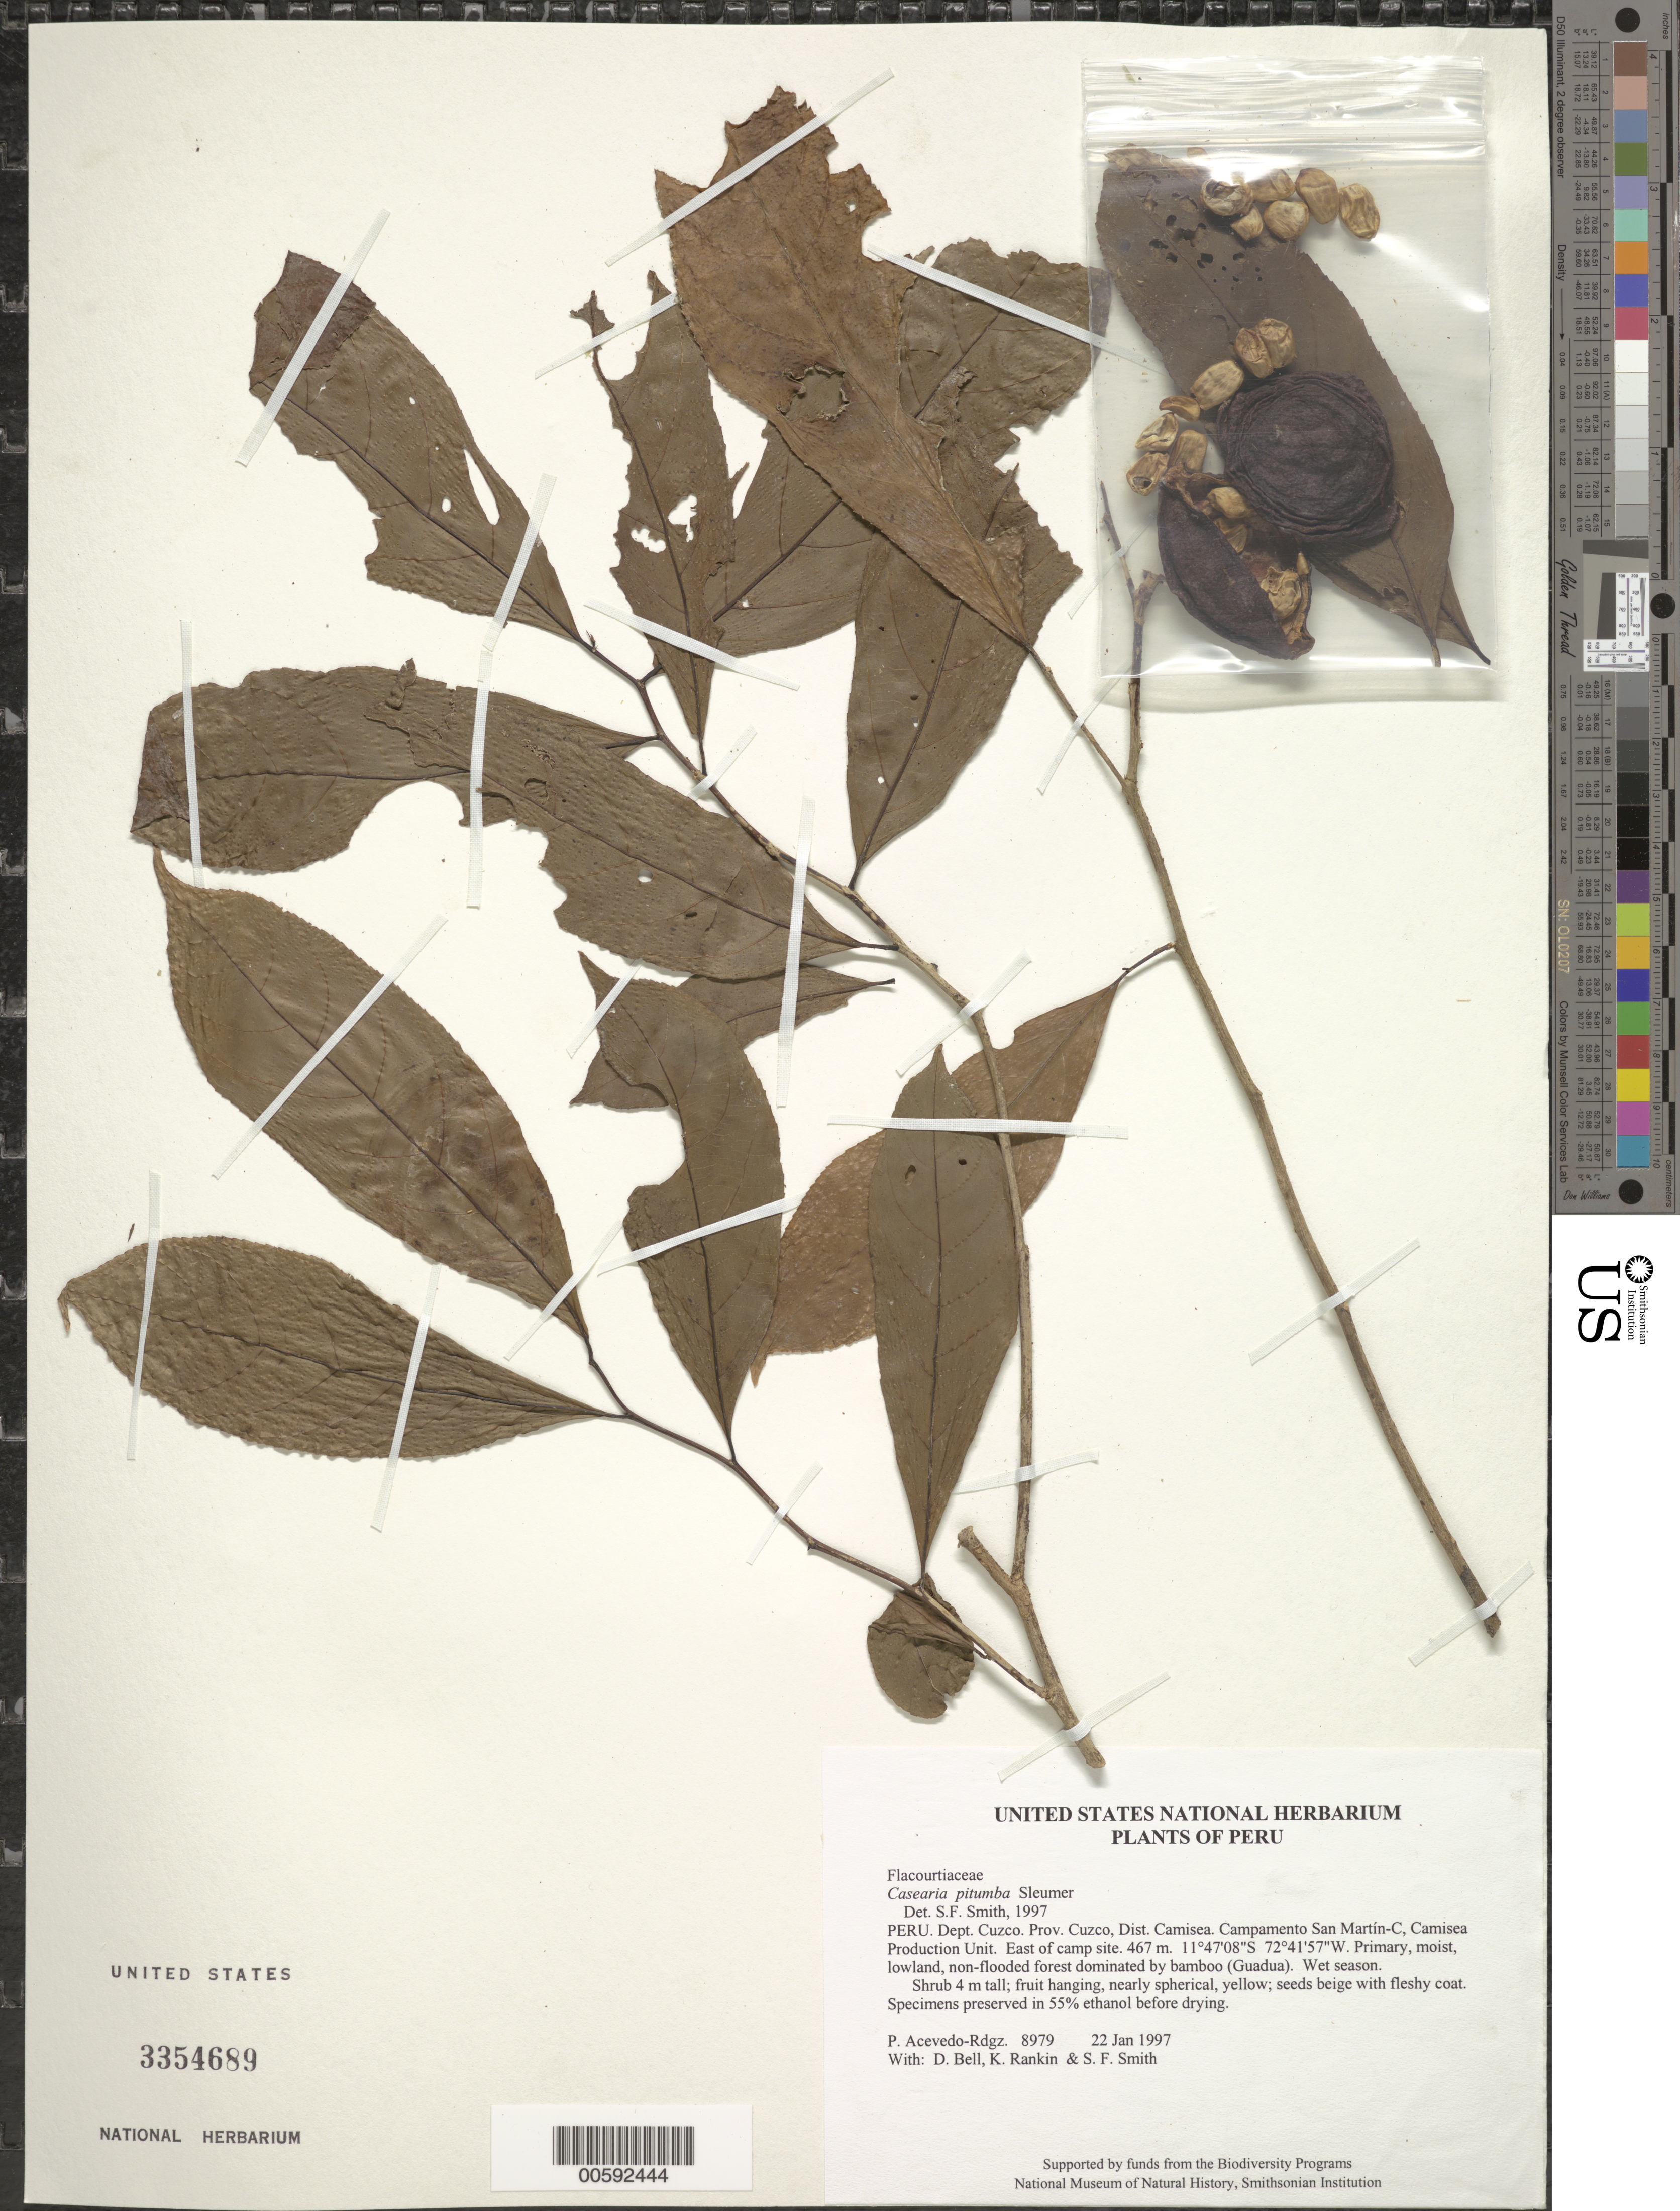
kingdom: Plantae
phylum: Tracheophyta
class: Magnoliopsida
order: Malpighiales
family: Salicaceae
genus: Casearia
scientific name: Casearia pitumba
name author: Sleumer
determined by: Smith, Stephen F., (US), NMNH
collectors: P. Acevedo-Rodr., D. A. Bell, K. B. Rankin & S.F. Smith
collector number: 8979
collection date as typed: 22 Jan 1997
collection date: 1997-01-22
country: Peru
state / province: Cusco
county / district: Cusco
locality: Districto Camisea, Campamento San Martín-C, Camisea Production Unit. East of camp site.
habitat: Primary, moist, lowland, non-flooded forest dominated by bamboo (Guadua). Wet season.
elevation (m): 467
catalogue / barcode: US 3354689